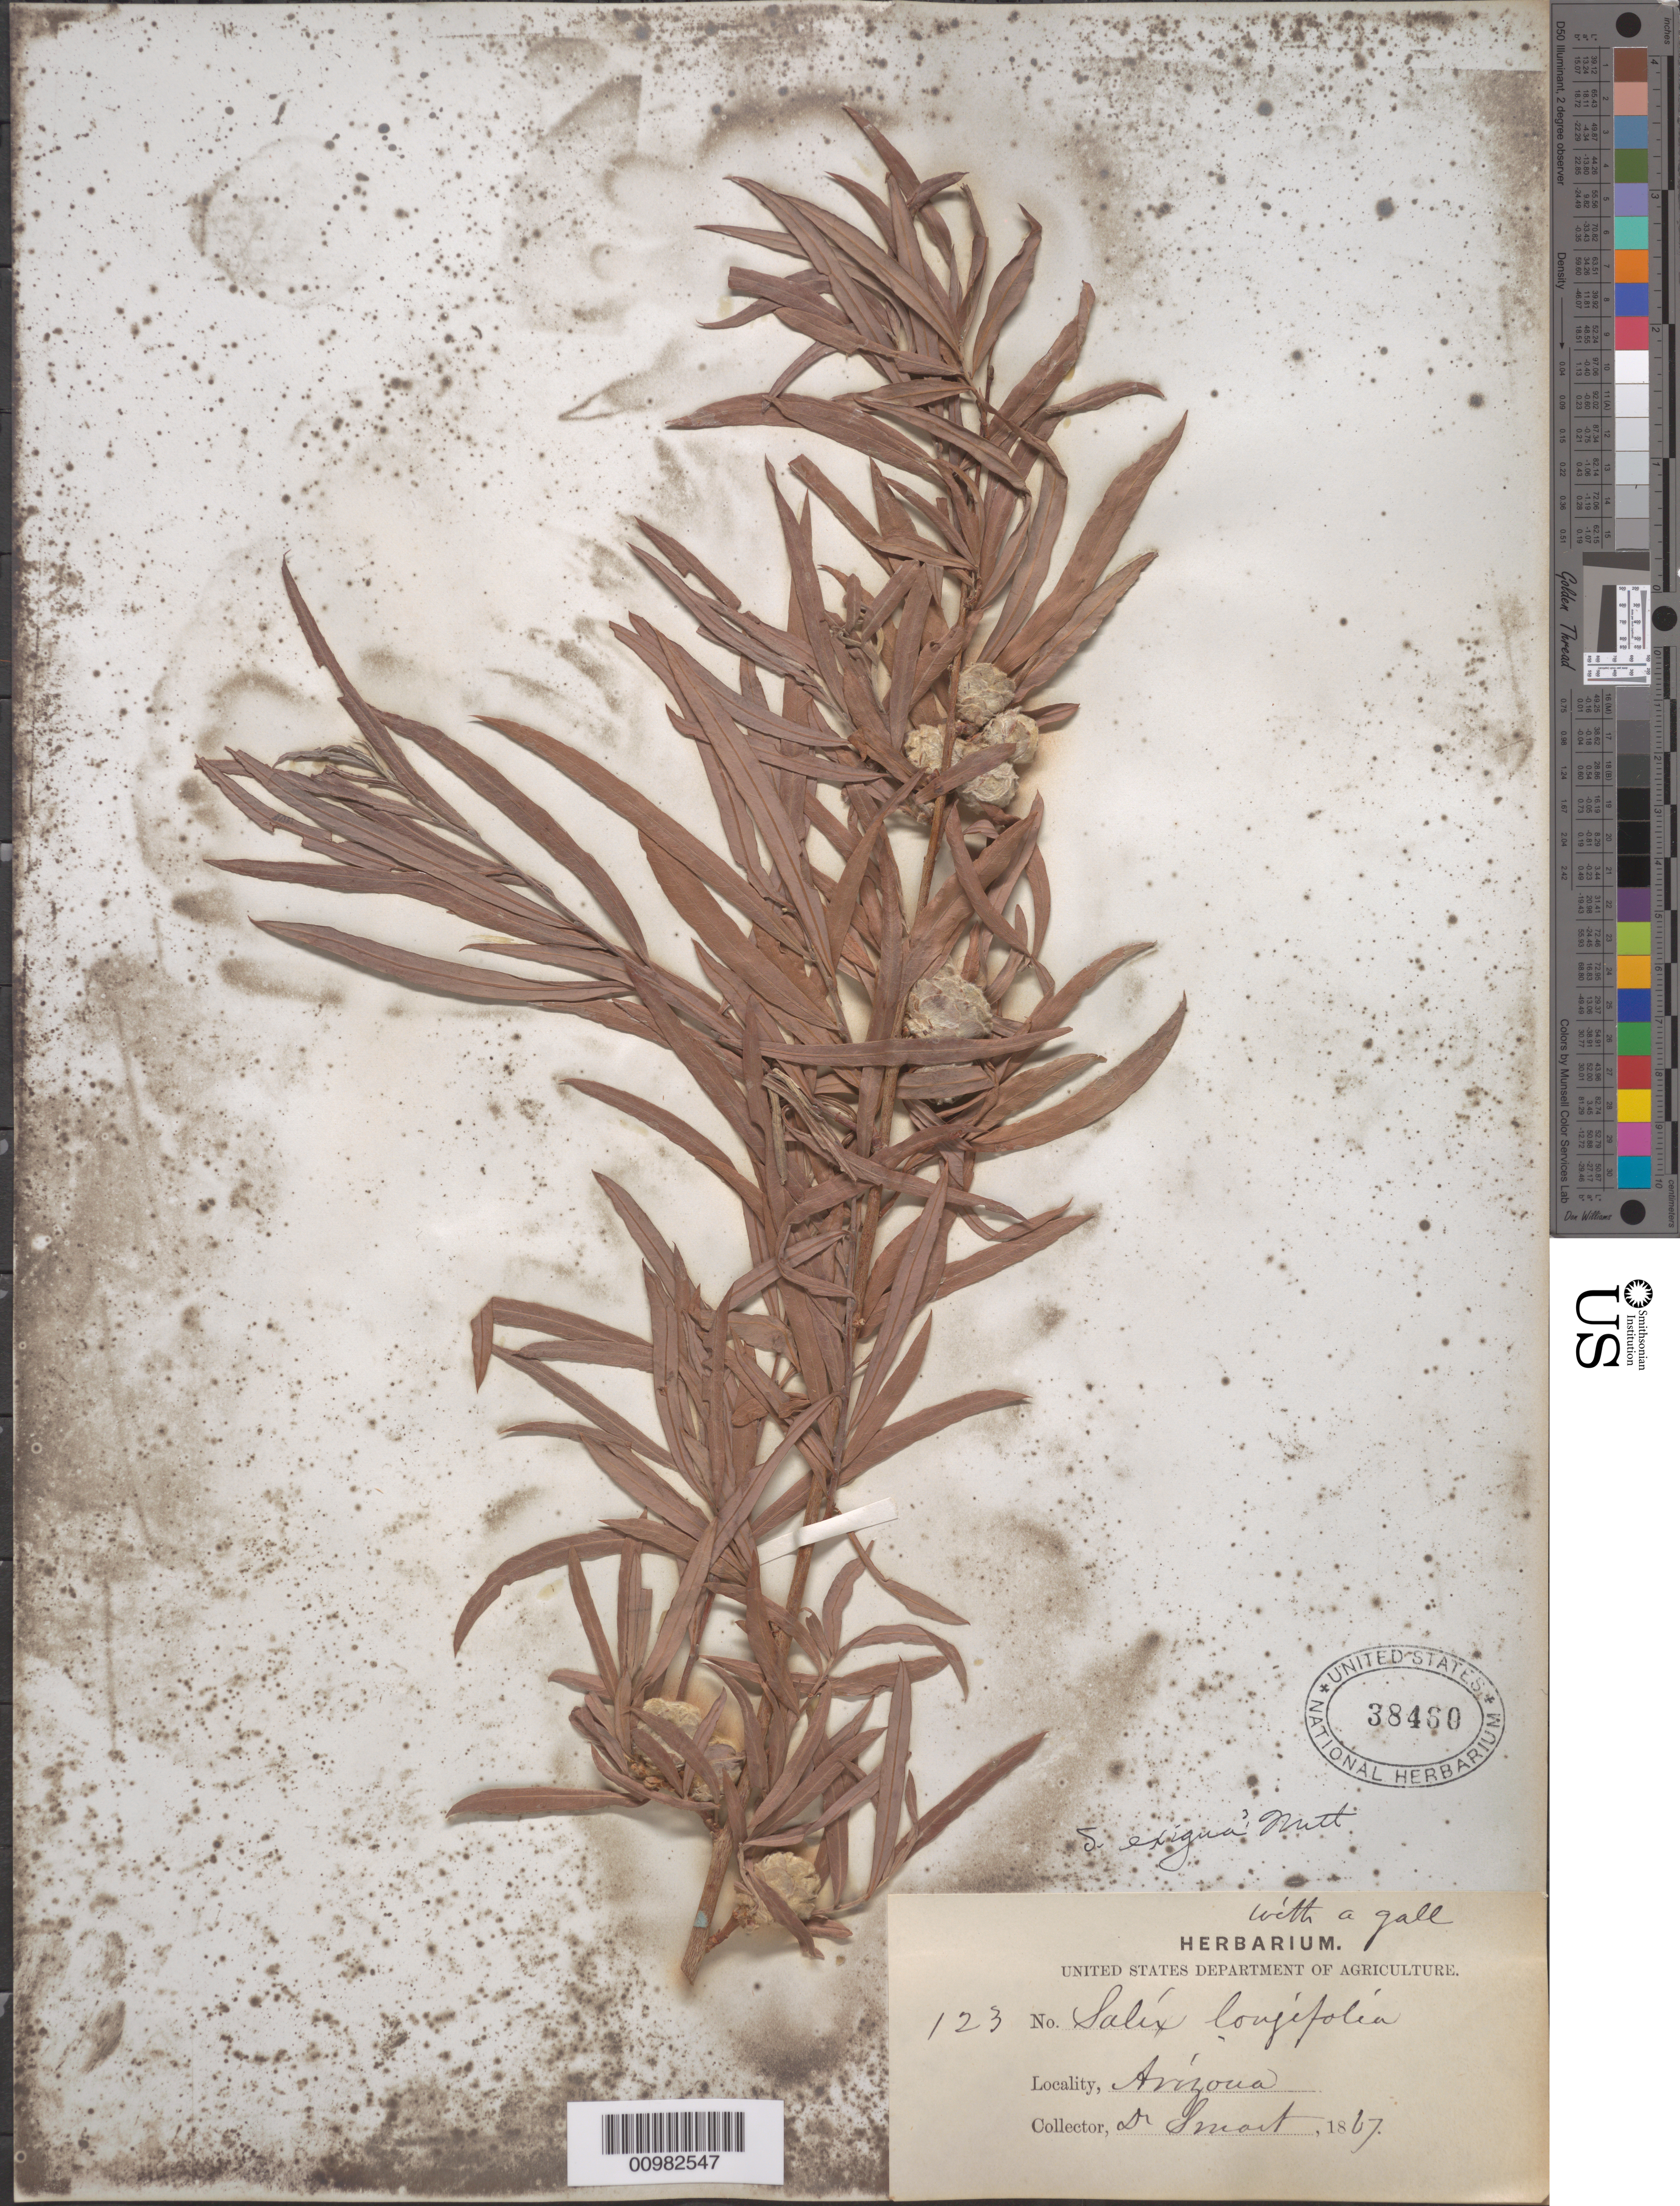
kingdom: Plantae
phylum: Tracheophyta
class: Magnoliopsida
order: Malpighiales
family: Salicaceae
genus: Salix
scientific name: Salix exigua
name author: Nutt.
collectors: C. Smart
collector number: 123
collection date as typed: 1807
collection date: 1807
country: United States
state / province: Arizona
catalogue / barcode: US 38480